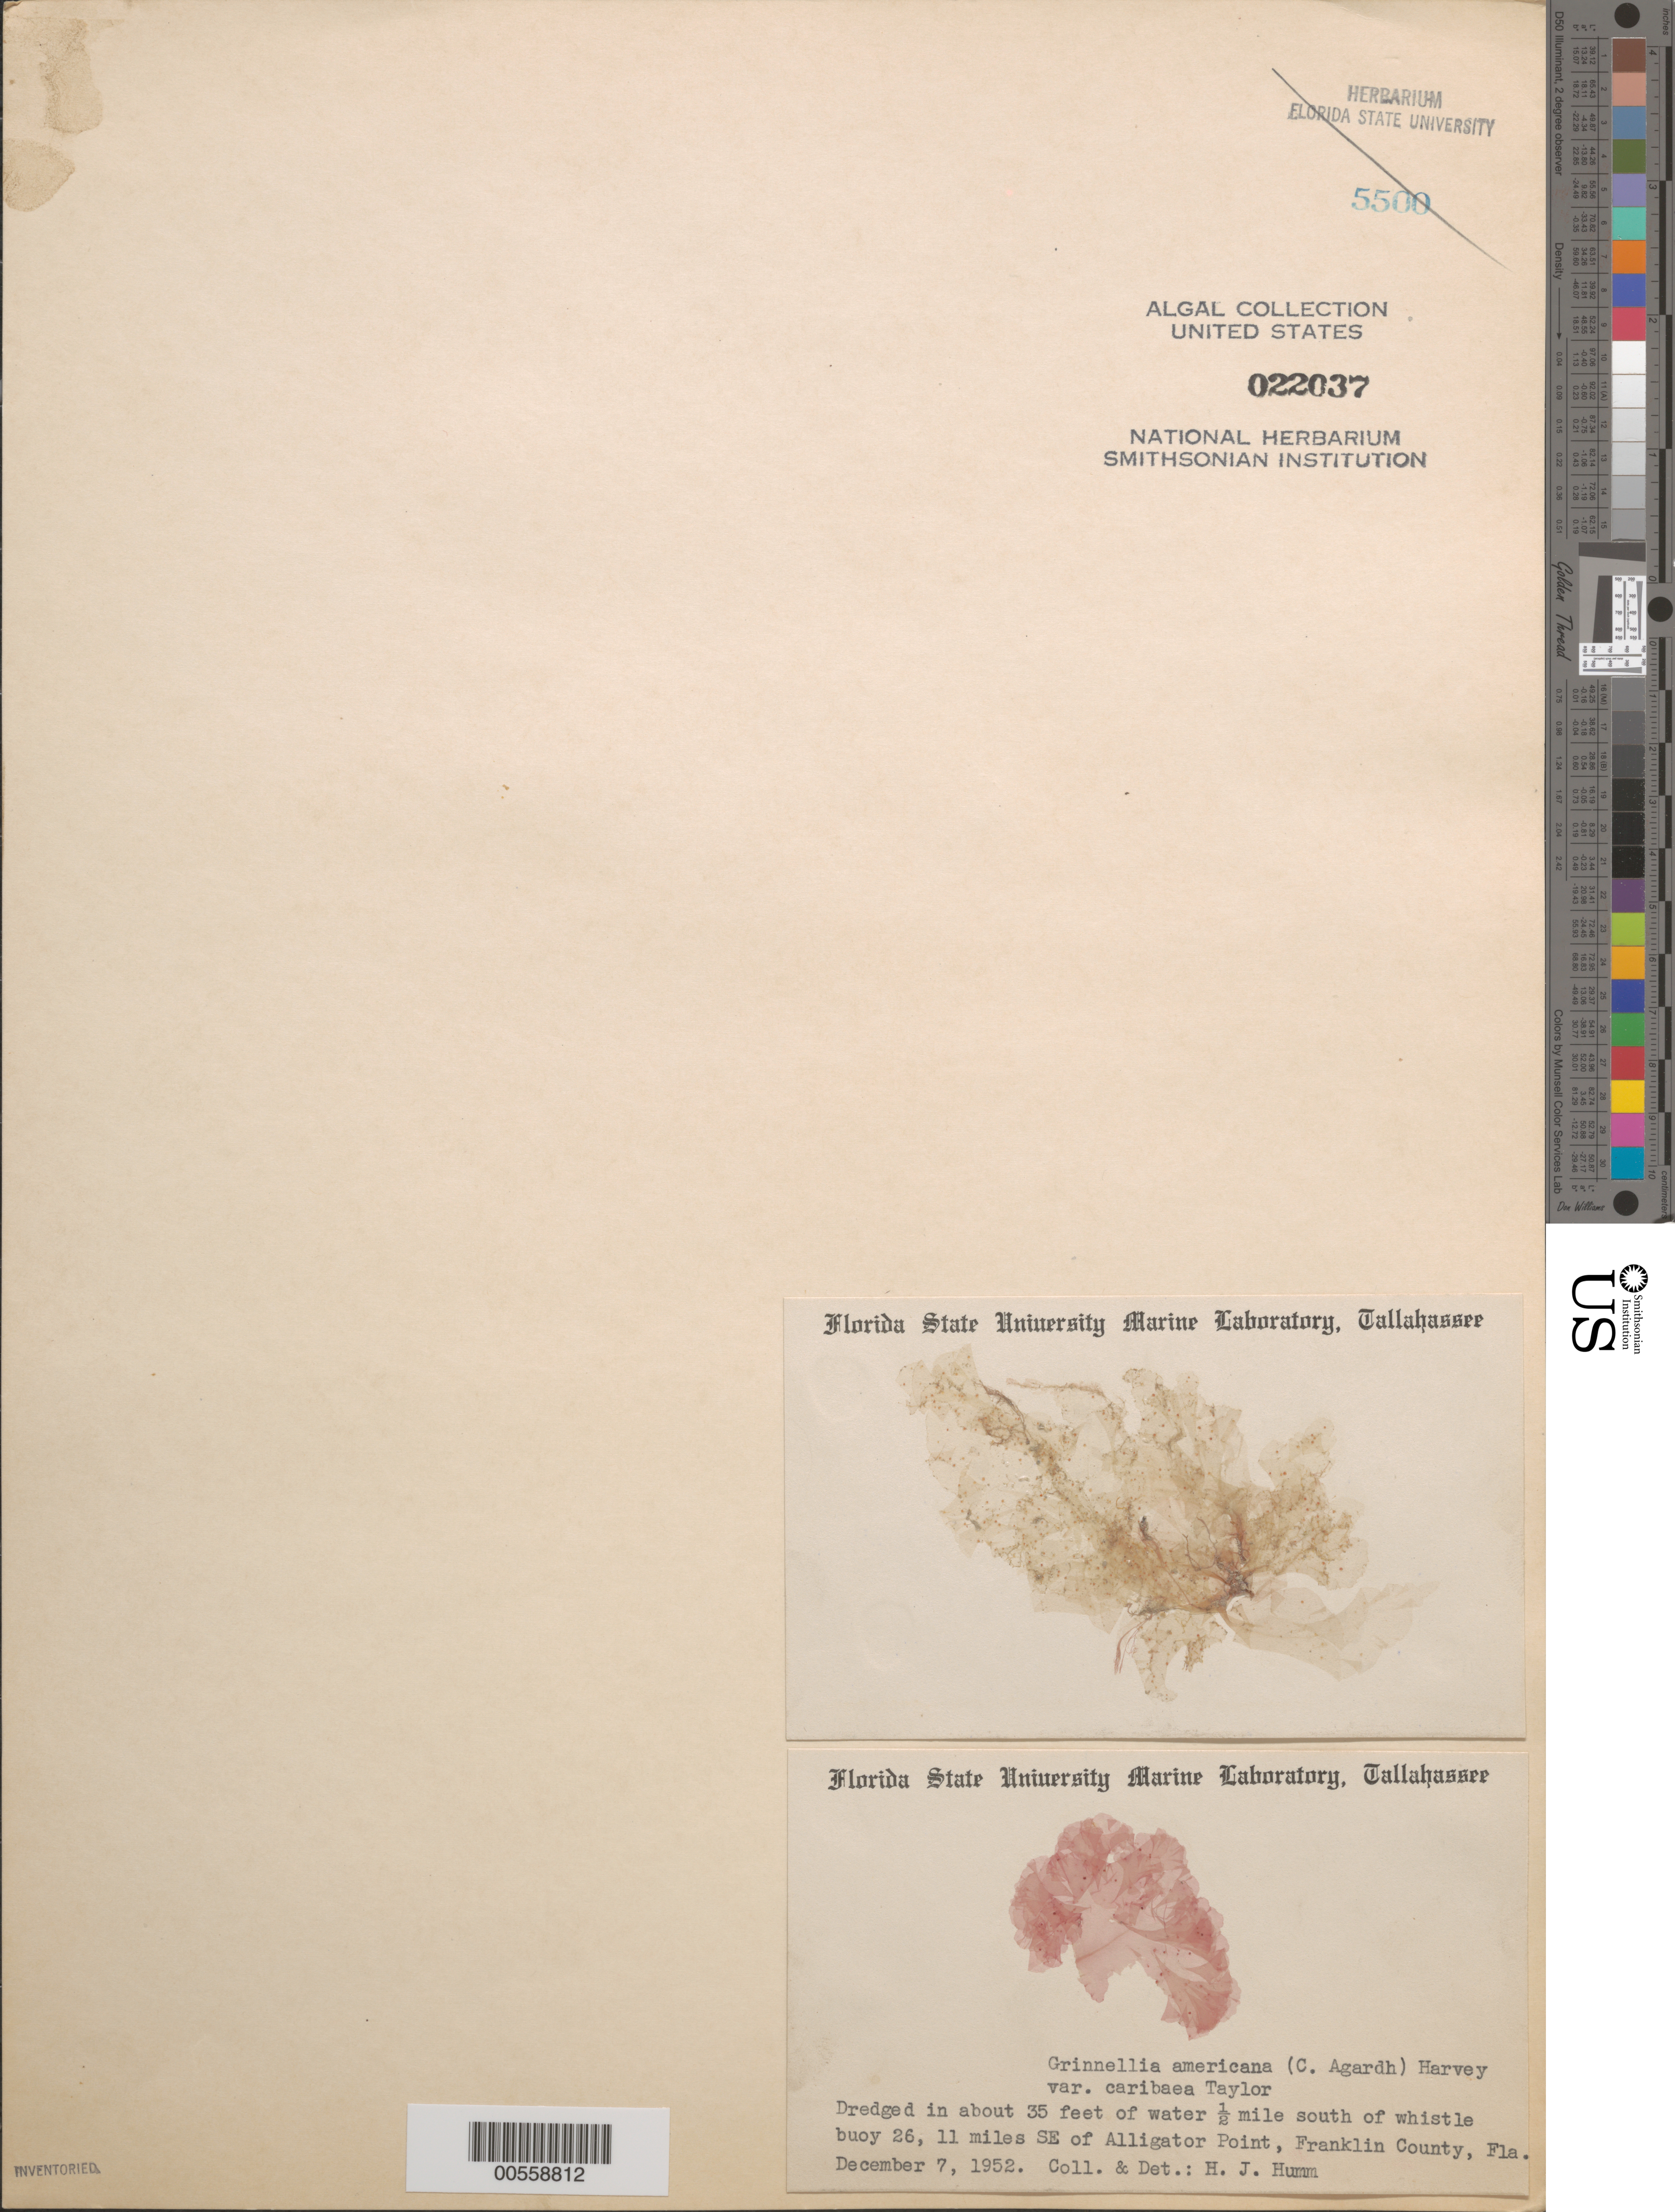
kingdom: Plantae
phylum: Rhodophyta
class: Florideophyceae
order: Ceramiales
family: Delesseriaceae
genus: Grinnellia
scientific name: Grinnellia americana var. caribaea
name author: W.R. Taylor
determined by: Humm, Harold J.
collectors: H. J. Humm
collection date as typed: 07 Dec 1952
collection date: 1952-12-07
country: United States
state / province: Florida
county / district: Franklin County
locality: South of whistle buoy 26, 11 miles southeast of Alligator Point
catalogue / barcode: US 22037